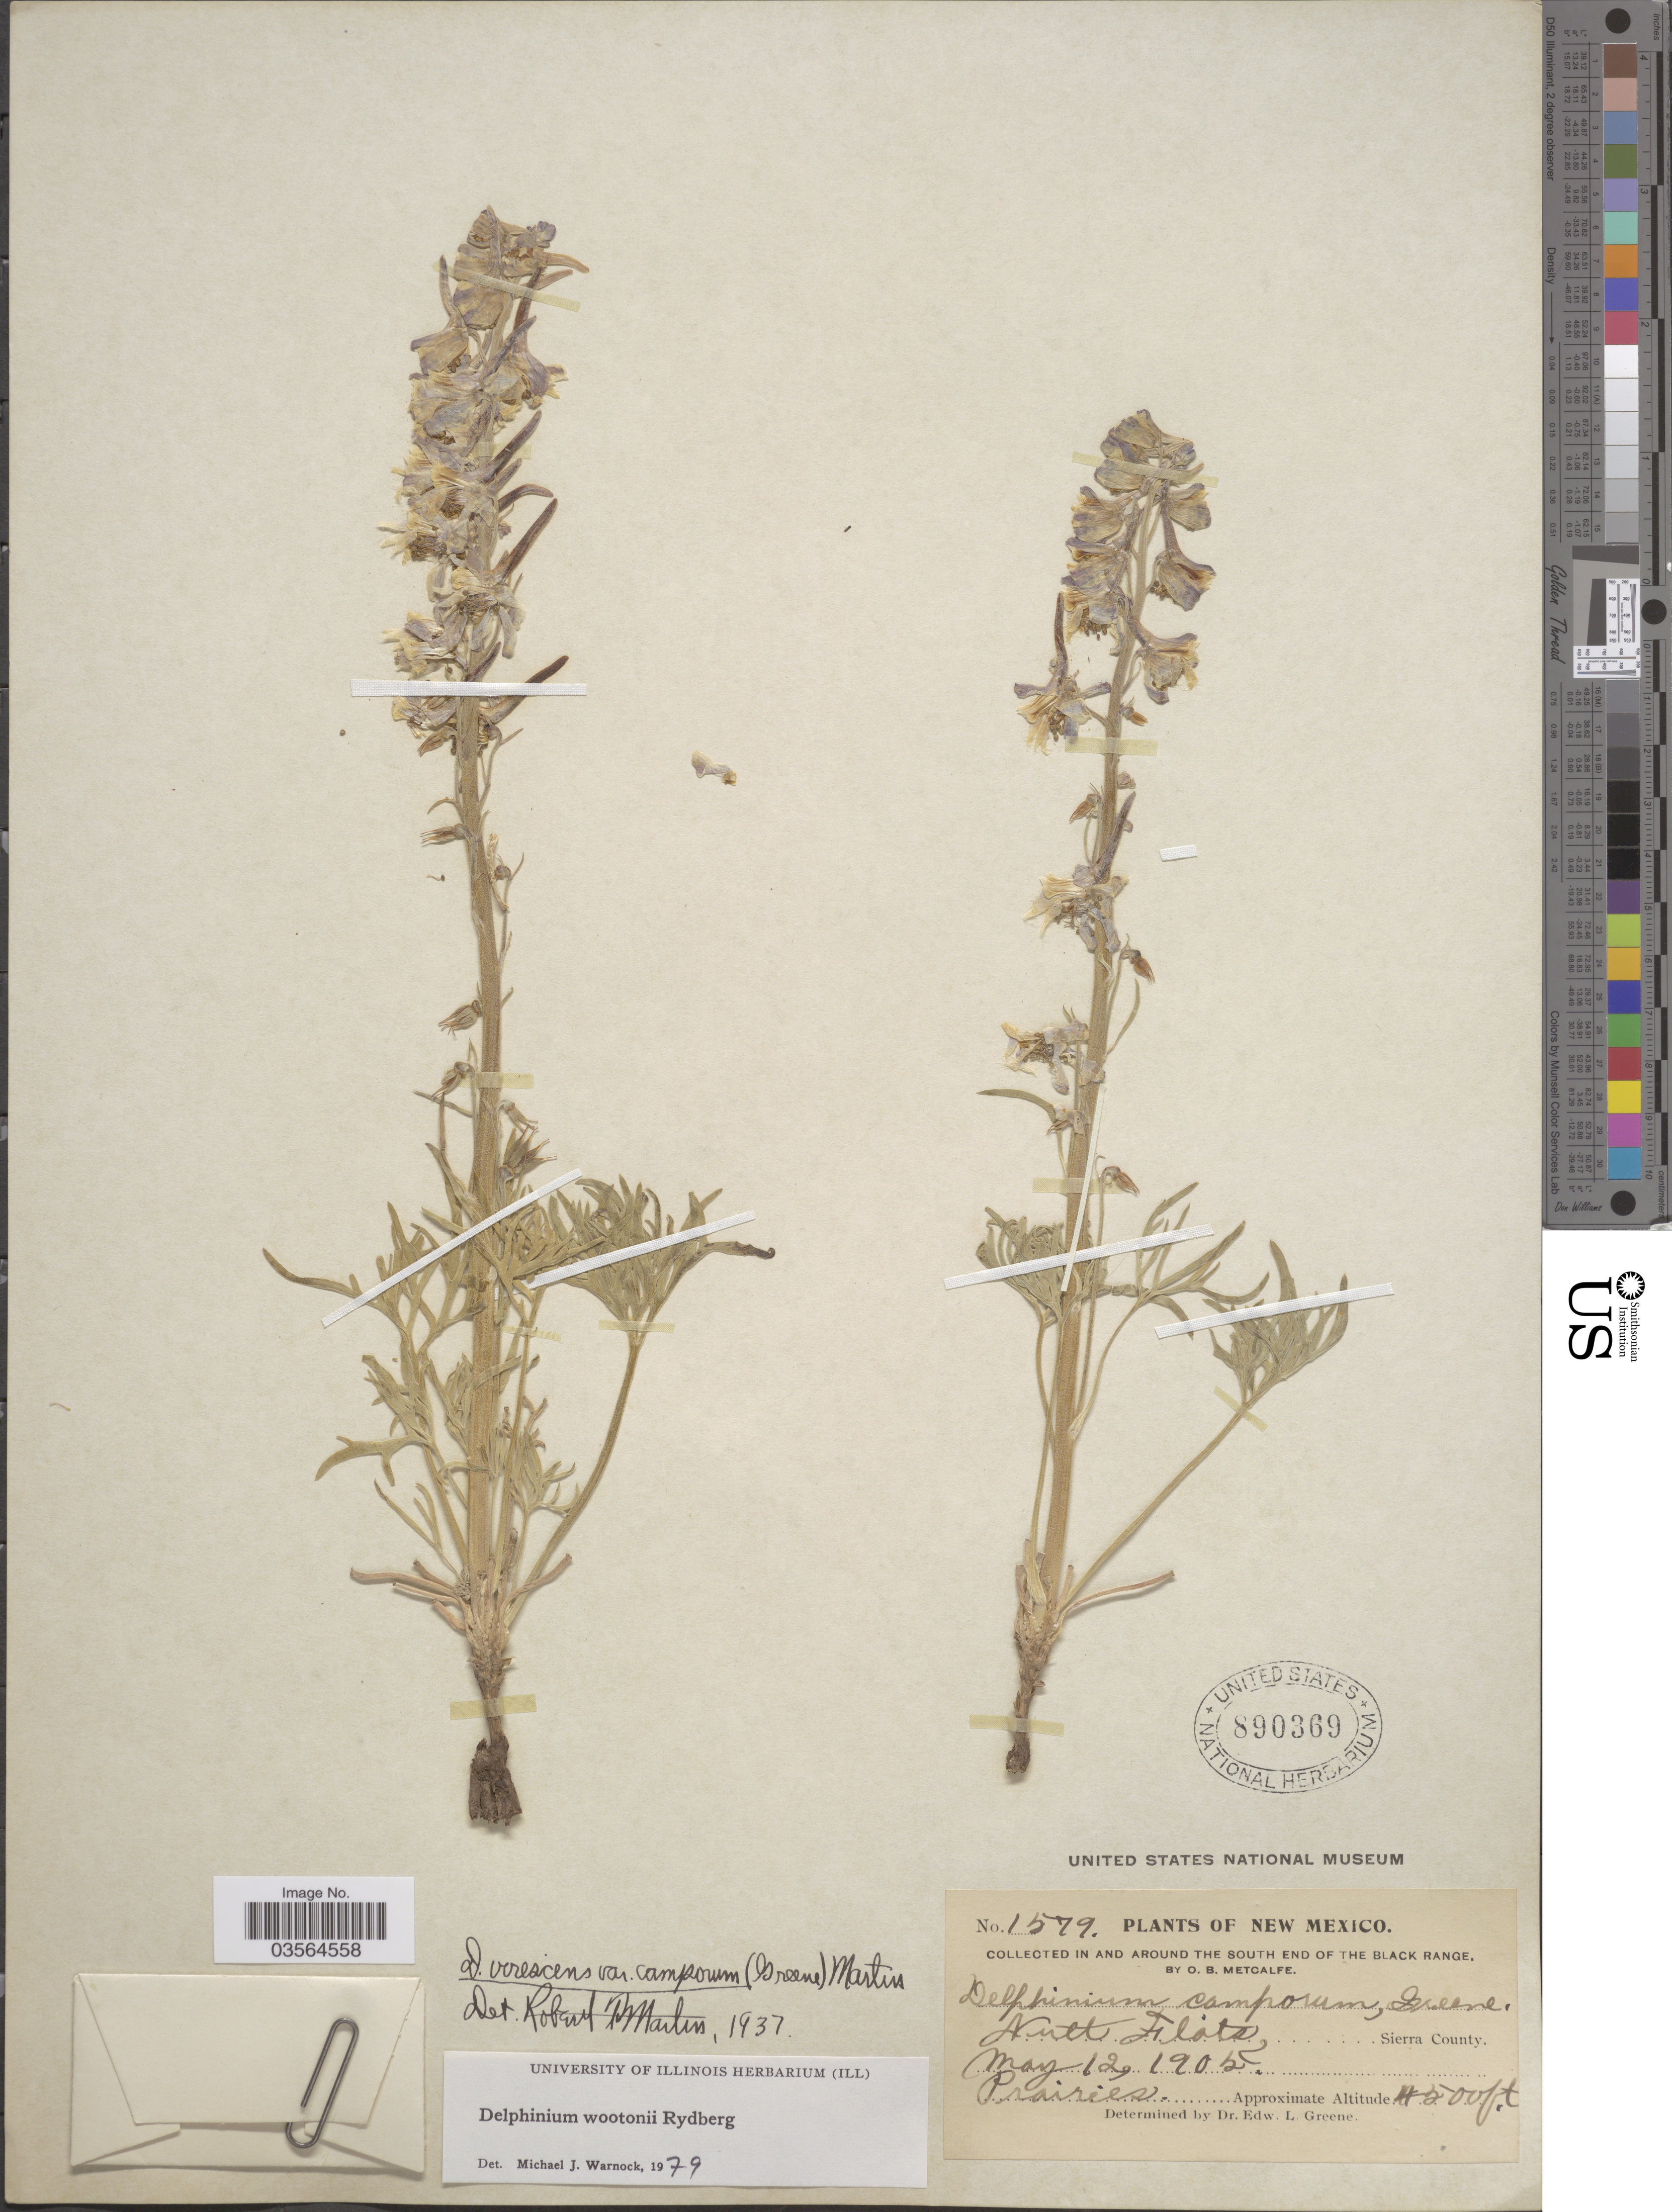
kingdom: Plantae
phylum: Tracheophyta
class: Magnoliopsida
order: Ranunculales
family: Ranunculaceae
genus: Delphinium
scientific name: Delphinium wootonii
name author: Rydb.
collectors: O. B. Metcalfe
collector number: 1579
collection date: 1902-05-12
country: United States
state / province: New Mexico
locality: In and around the south end of the Black Range. Nutt Flats, Sierra County.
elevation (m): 1372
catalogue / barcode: US 890369